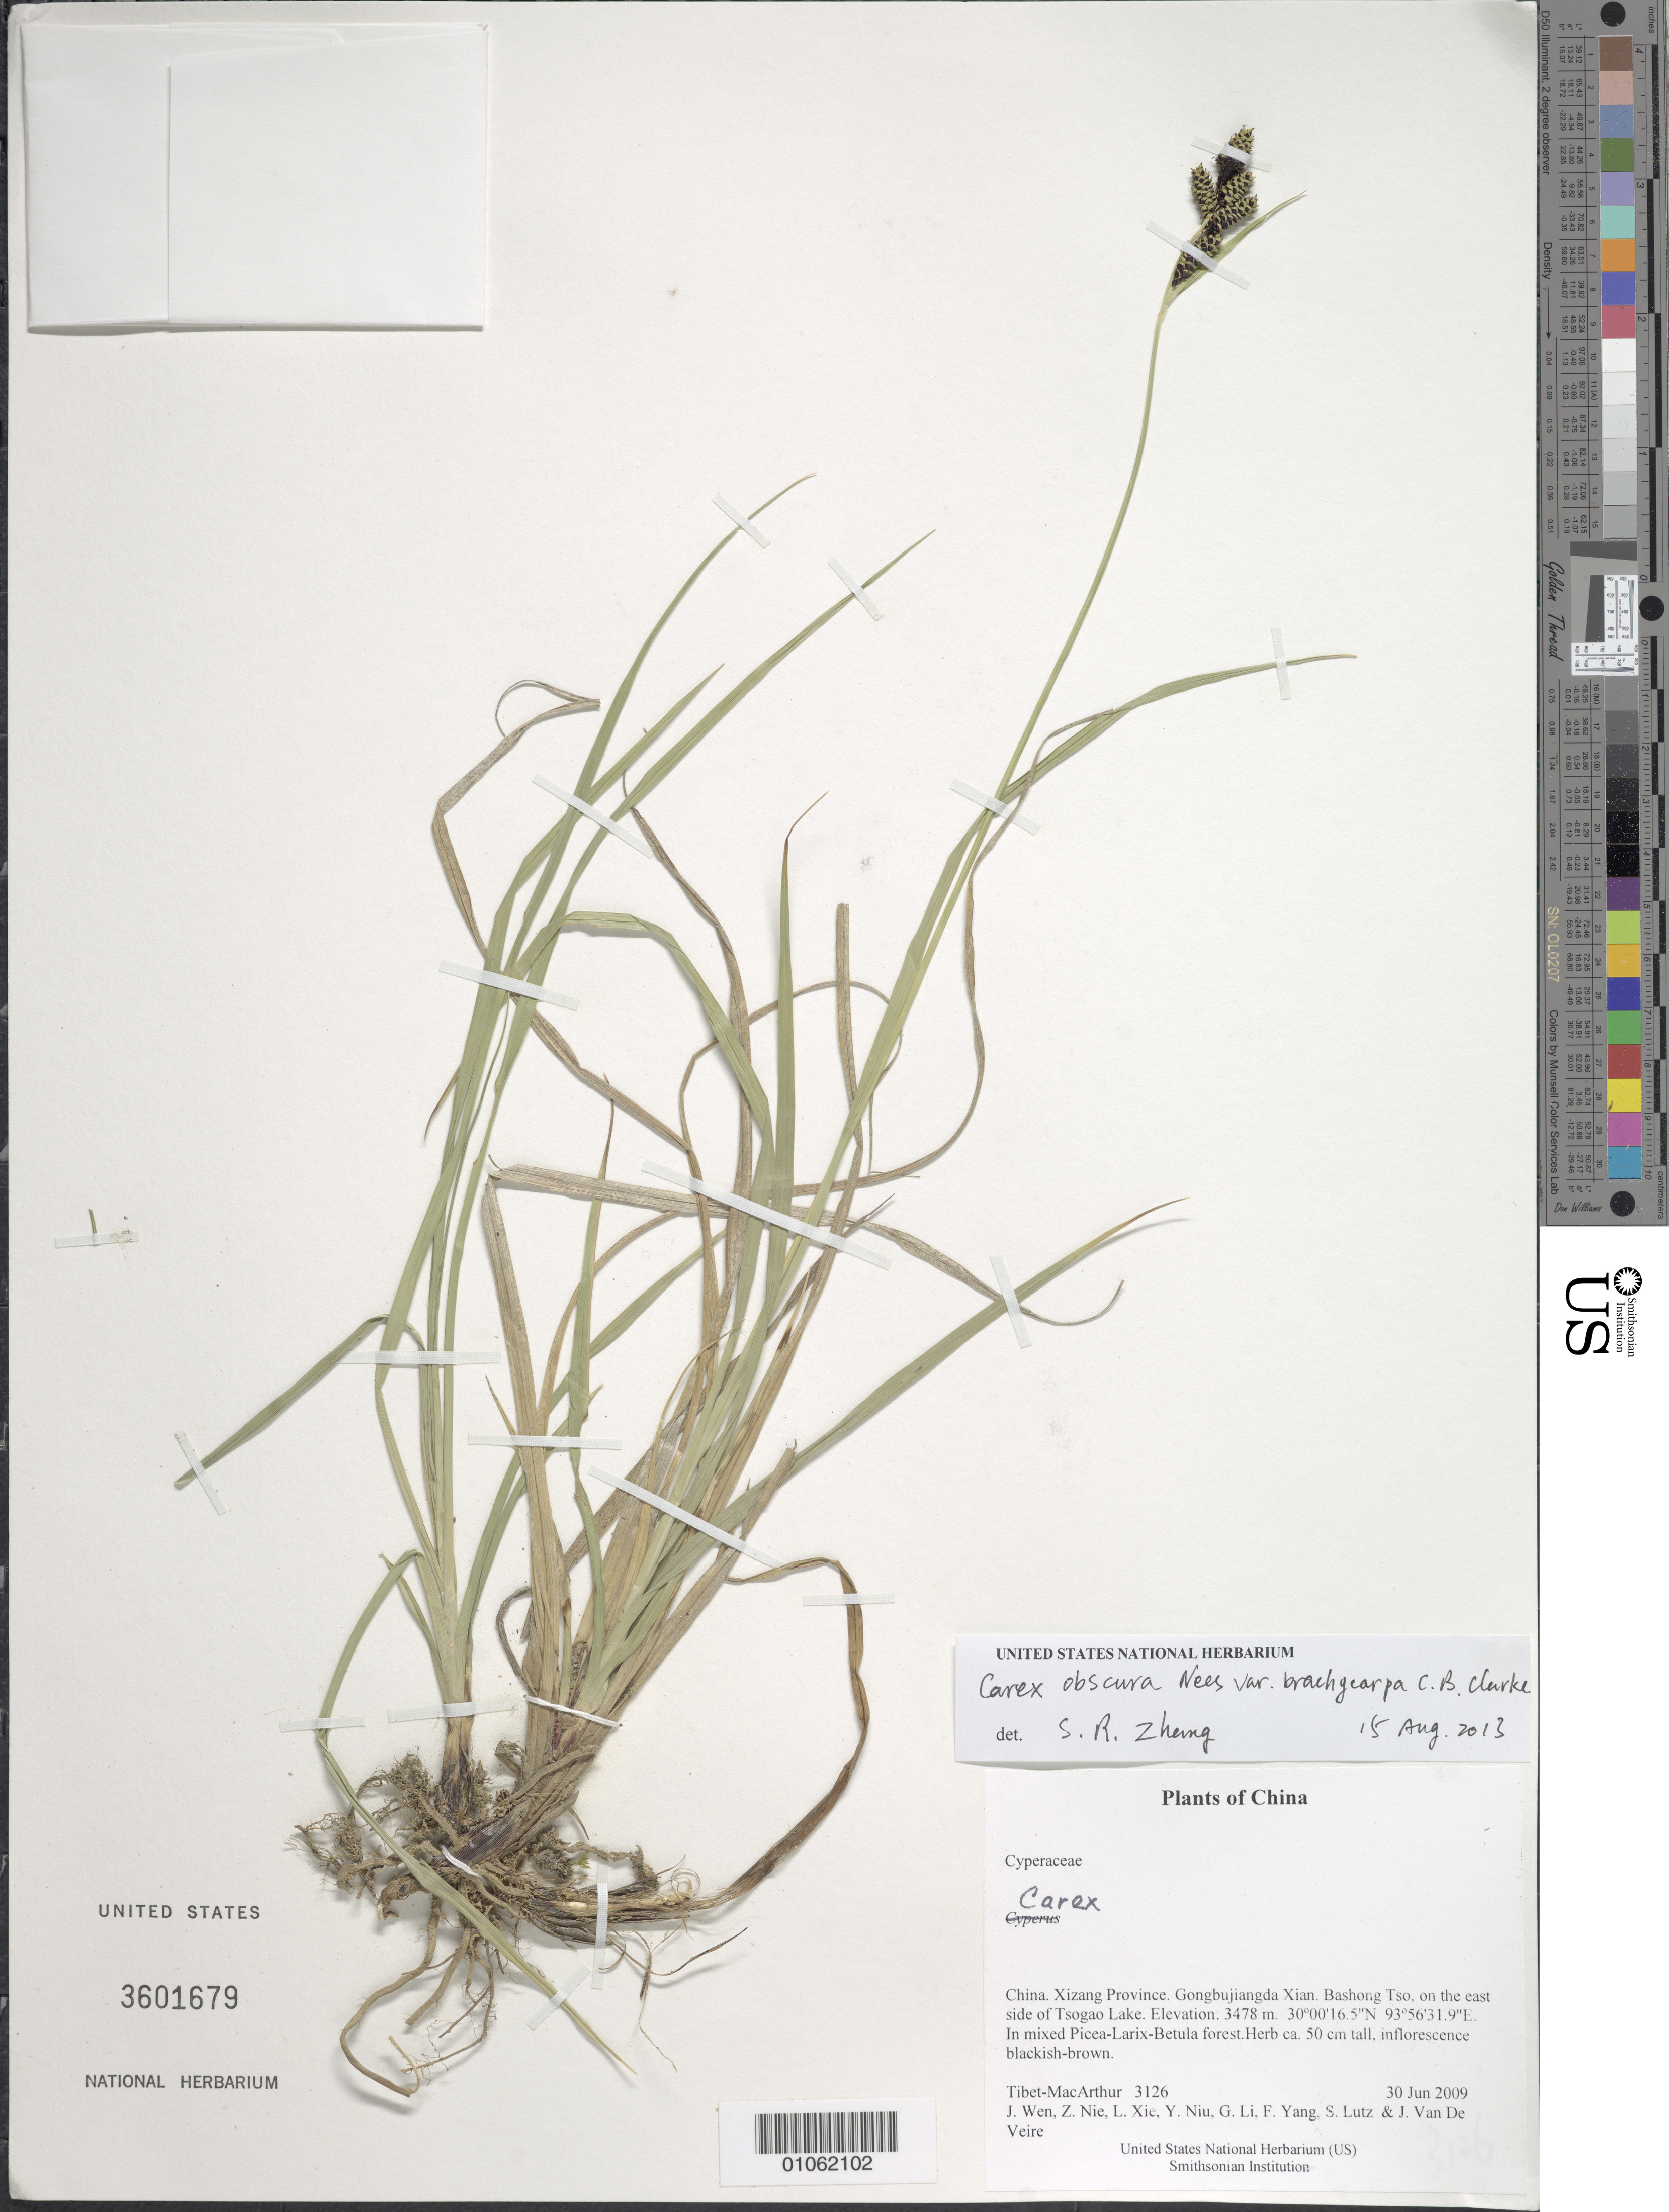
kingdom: Plantae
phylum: Tracheophyta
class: Liliopsida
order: Poales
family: Cyperaceae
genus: Carex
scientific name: Carex obscura var. brachycarpa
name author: C.B. Clarke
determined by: Zhang, S. R.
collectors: Tibet-MacArthur, J. Wen, Z. Nie, L. Xie, Y. Niu, G. Li, F. Yang, S. Lutz & J. Van De Veire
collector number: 3126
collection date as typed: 30 Jun 2009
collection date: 2009-06-30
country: China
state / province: Xizang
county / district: Gongbujiangda Xian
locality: Bashong Tso, on the east side of Tsogao Lake.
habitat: In mixed Picea-Larix-Betula forest.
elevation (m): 3478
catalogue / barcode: US 3601679